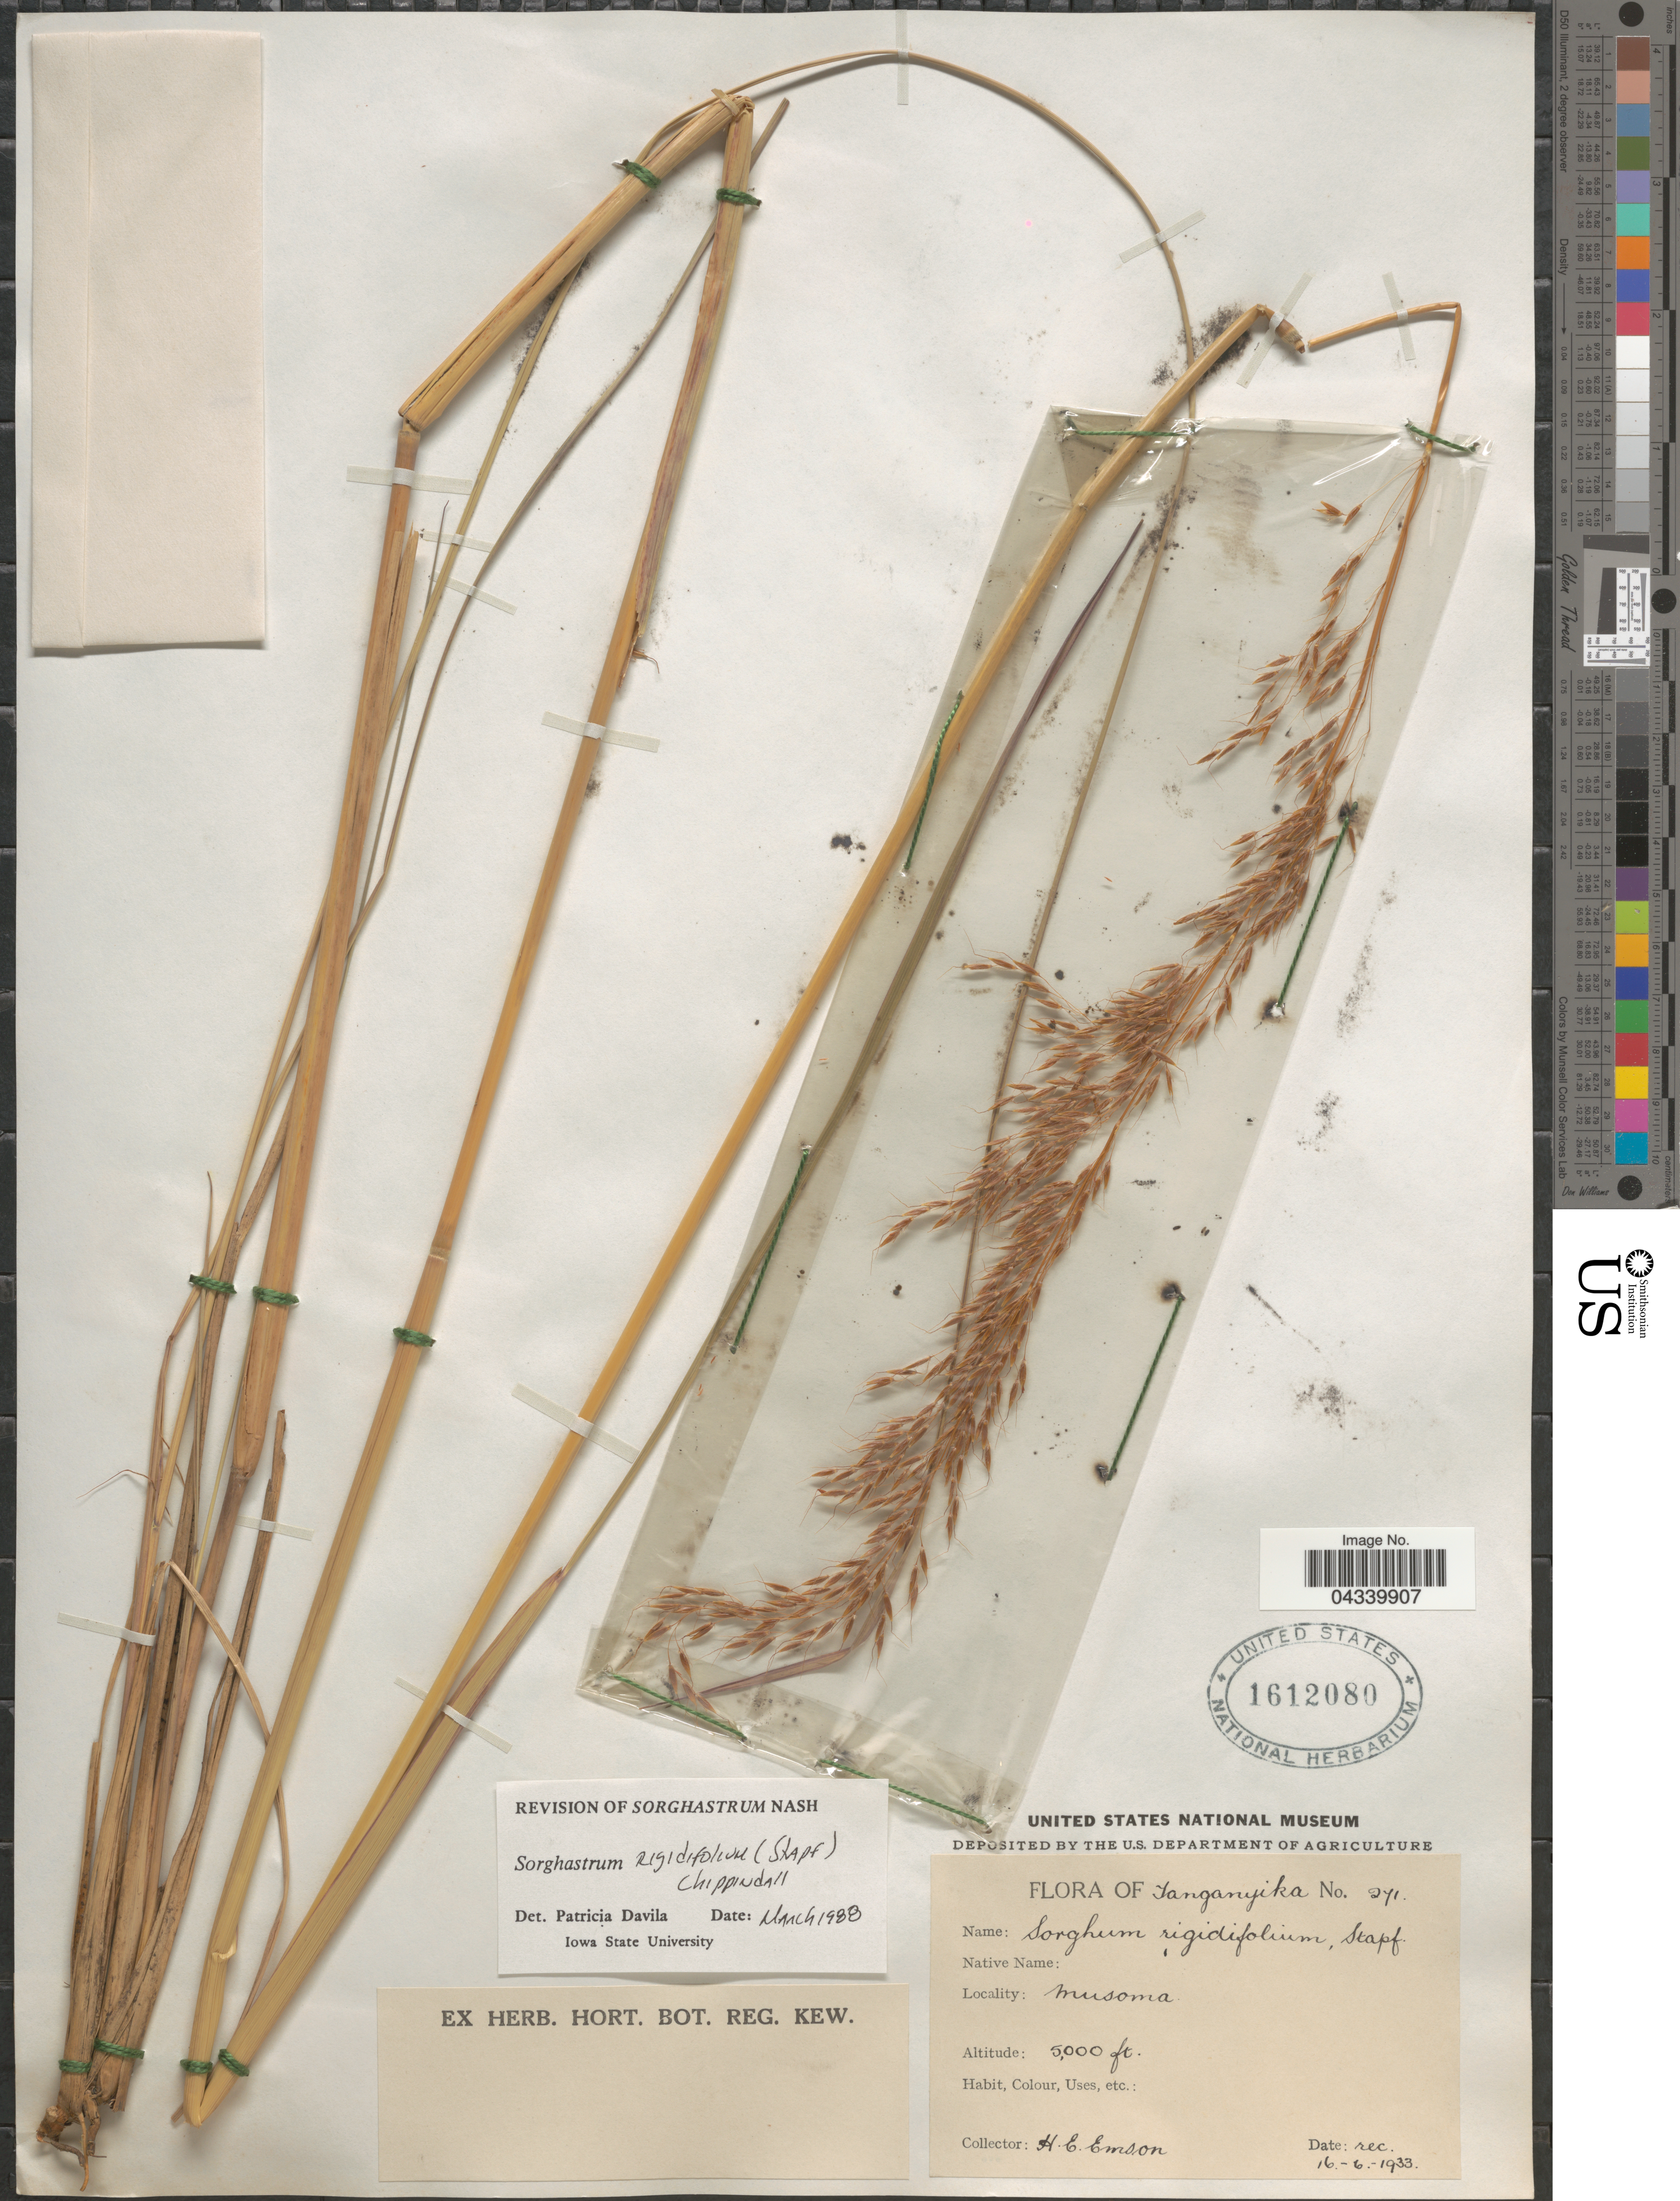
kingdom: Plantae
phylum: Tracheophyta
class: Liliopsida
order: Poales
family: Poaceae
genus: Sorghastrum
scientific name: Sorghastrum stipoides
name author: (Kunth) Nash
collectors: H. Emson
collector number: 271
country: Tanzania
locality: Tanganyika. Musoma.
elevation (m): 1524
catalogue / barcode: US 1612080